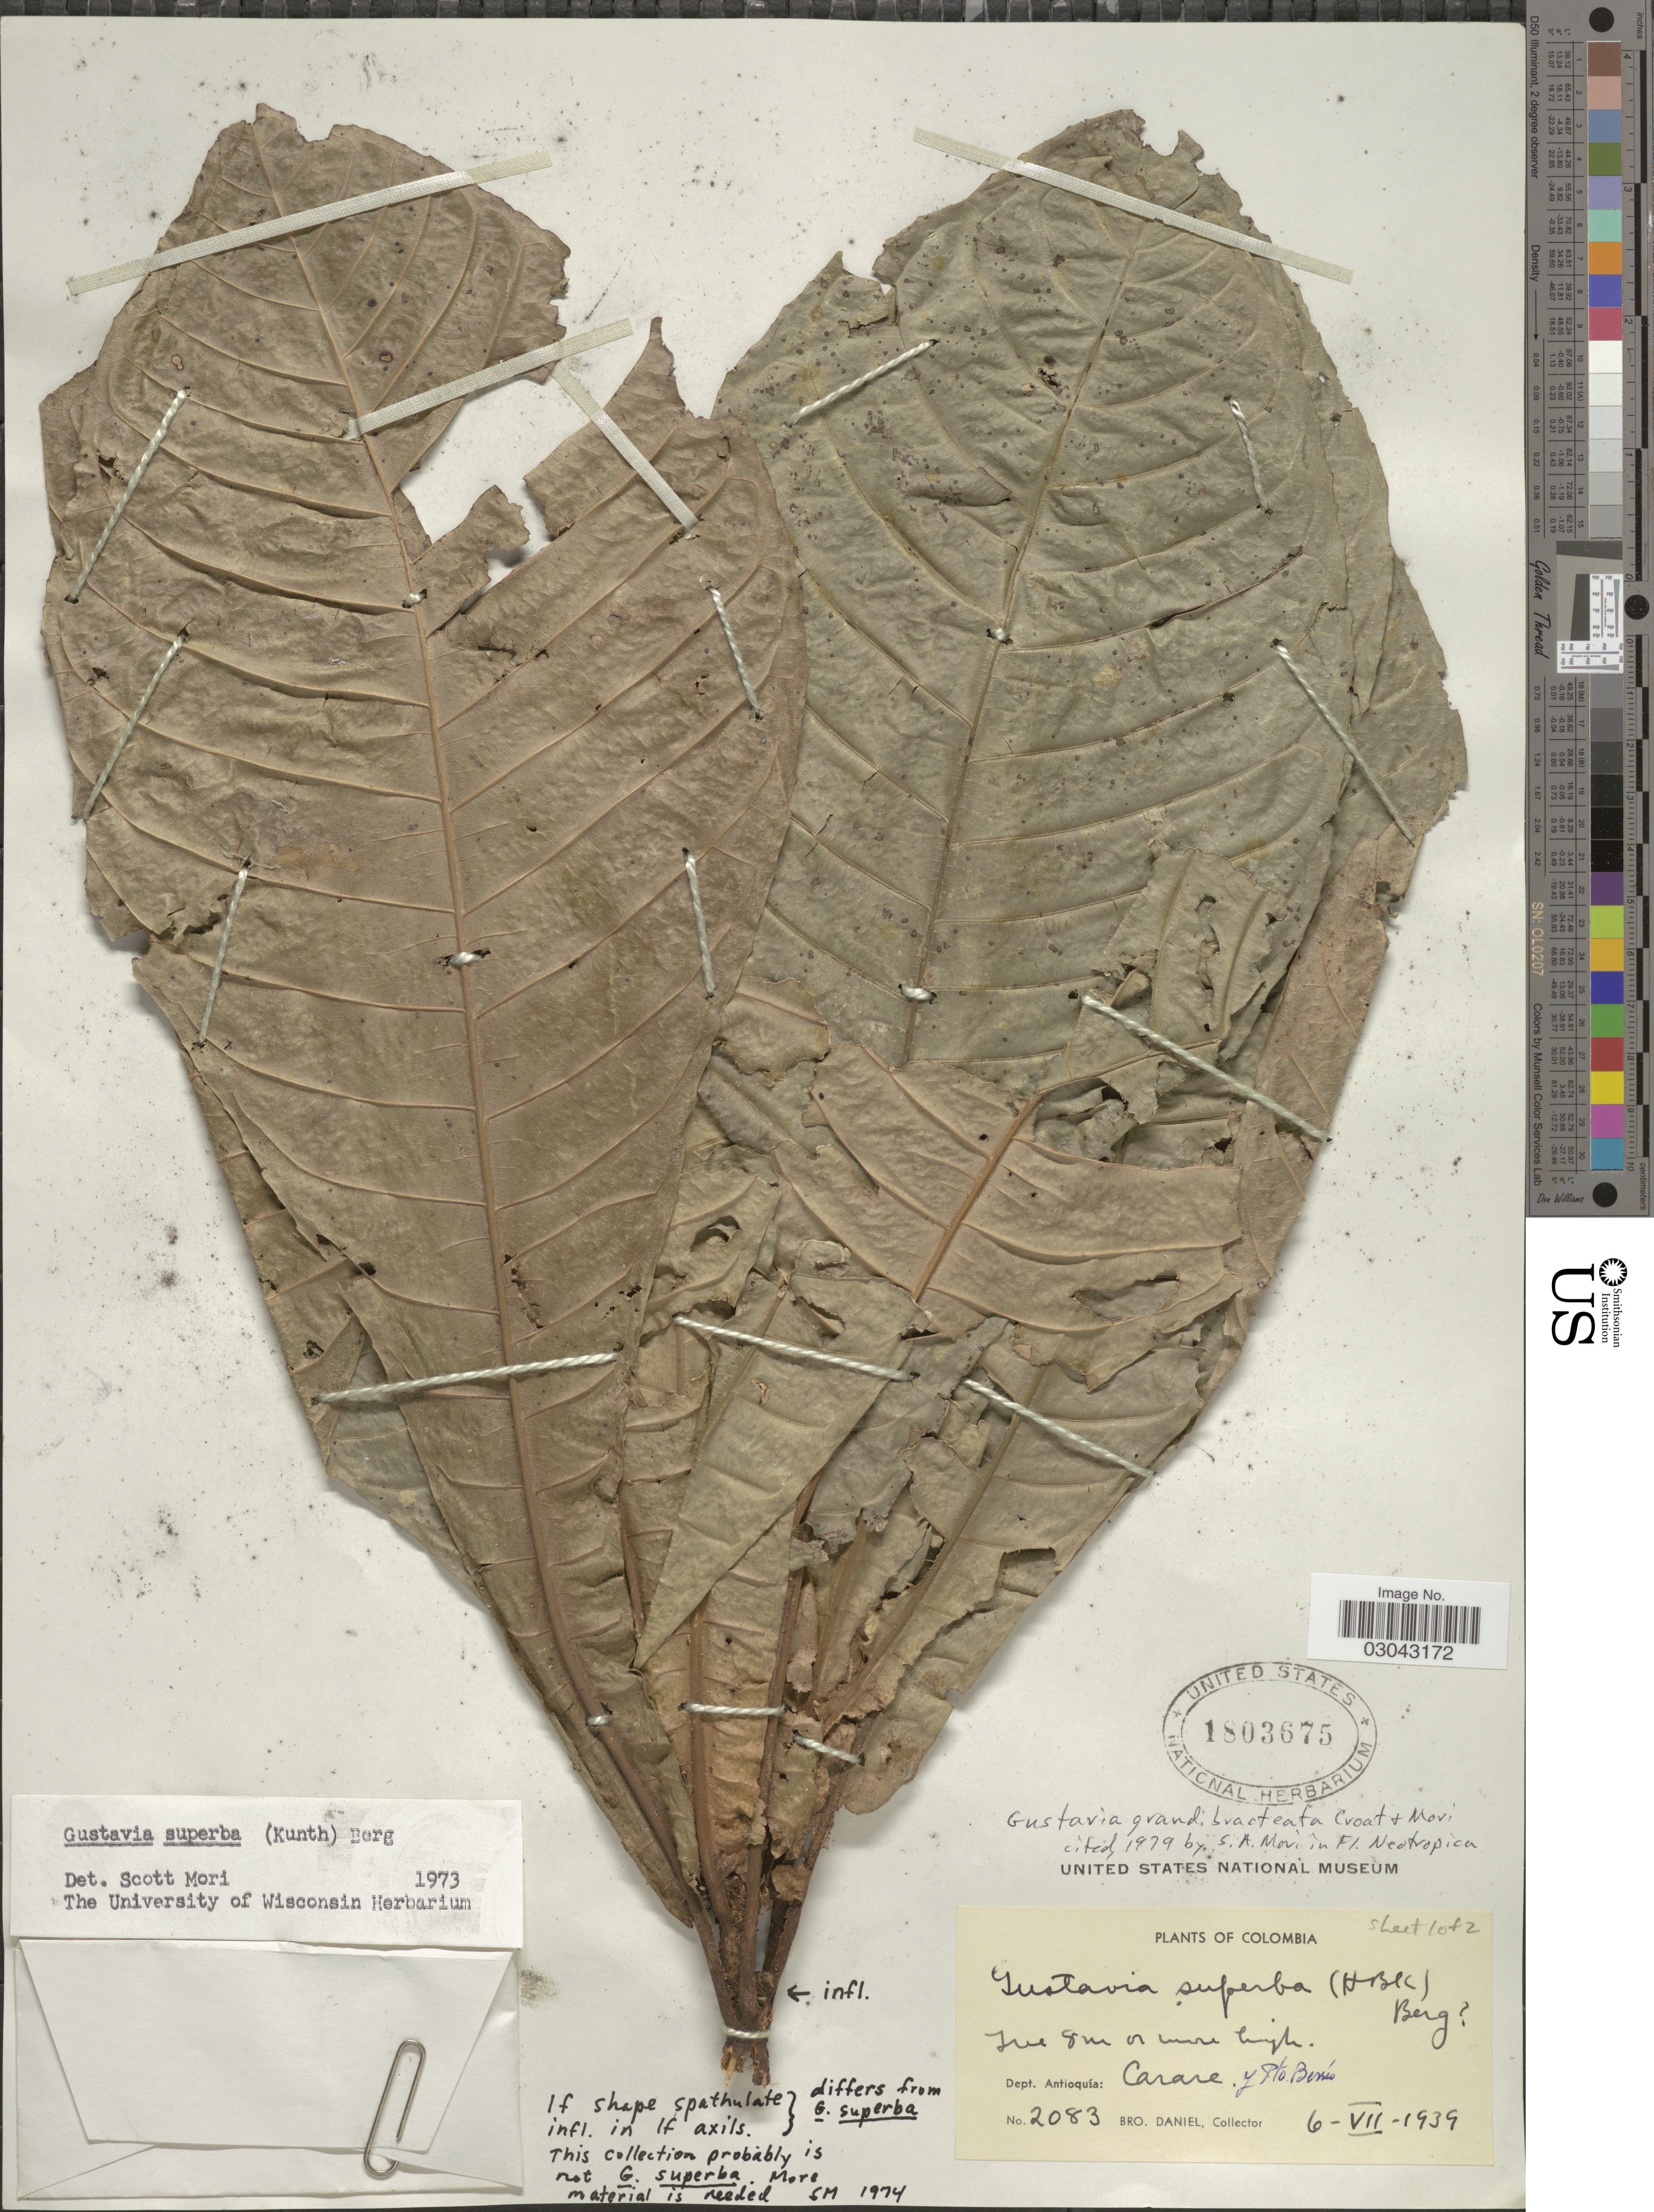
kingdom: Plantae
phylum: Tracheophyta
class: Magnoliopsida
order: Ericales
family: Lecythidaceae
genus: Gustavia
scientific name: Gustavia grandibracteata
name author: Croat & S.A. Mori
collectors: Bro. Daniel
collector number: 2083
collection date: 1939-07-06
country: Colombia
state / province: Antioquia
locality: Dept. Antioquía: Carare y Pto. Berrío.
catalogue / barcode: US 1803675